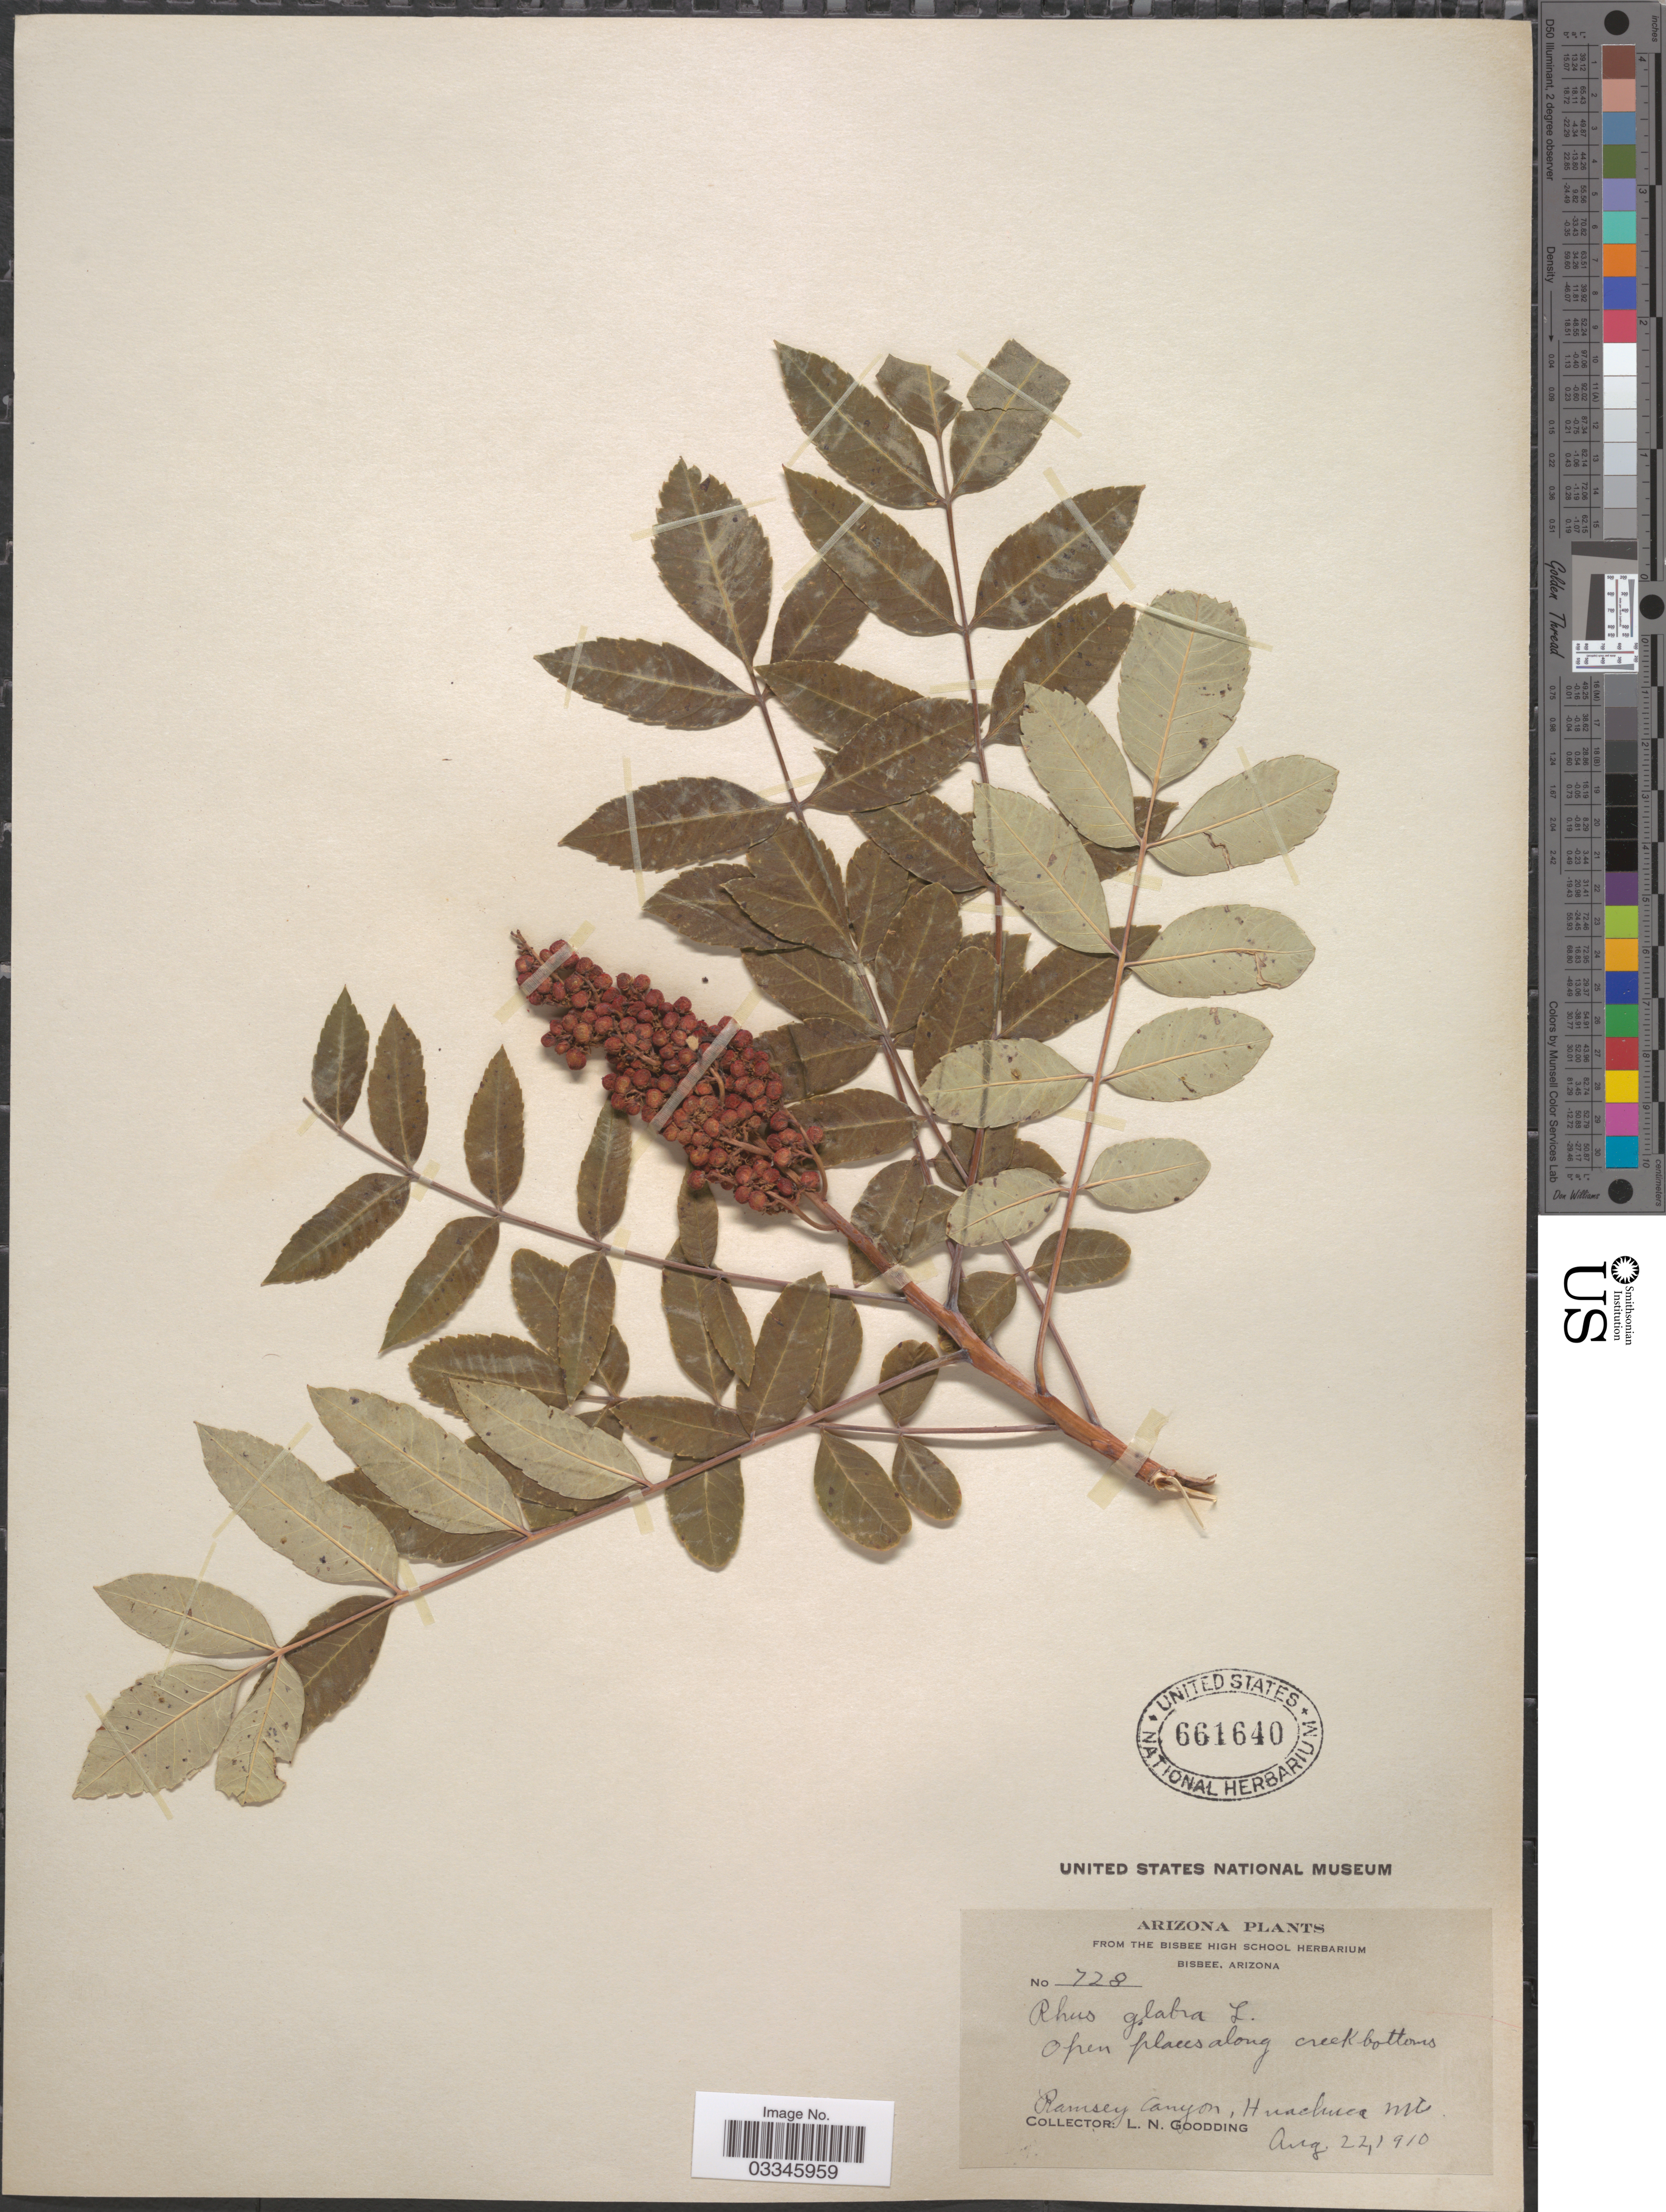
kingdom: Plantae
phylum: Tracheophyta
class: Magnoliopsida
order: Sapindales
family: Anacardiaceae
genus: Rhus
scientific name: Rhus glabra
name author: L.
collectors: L. N. Goodding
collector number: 728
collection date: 1910-08-22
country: United States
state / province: Arizona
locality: Ramsey Canyon, Huachuca Mts.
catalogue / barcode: US 661640